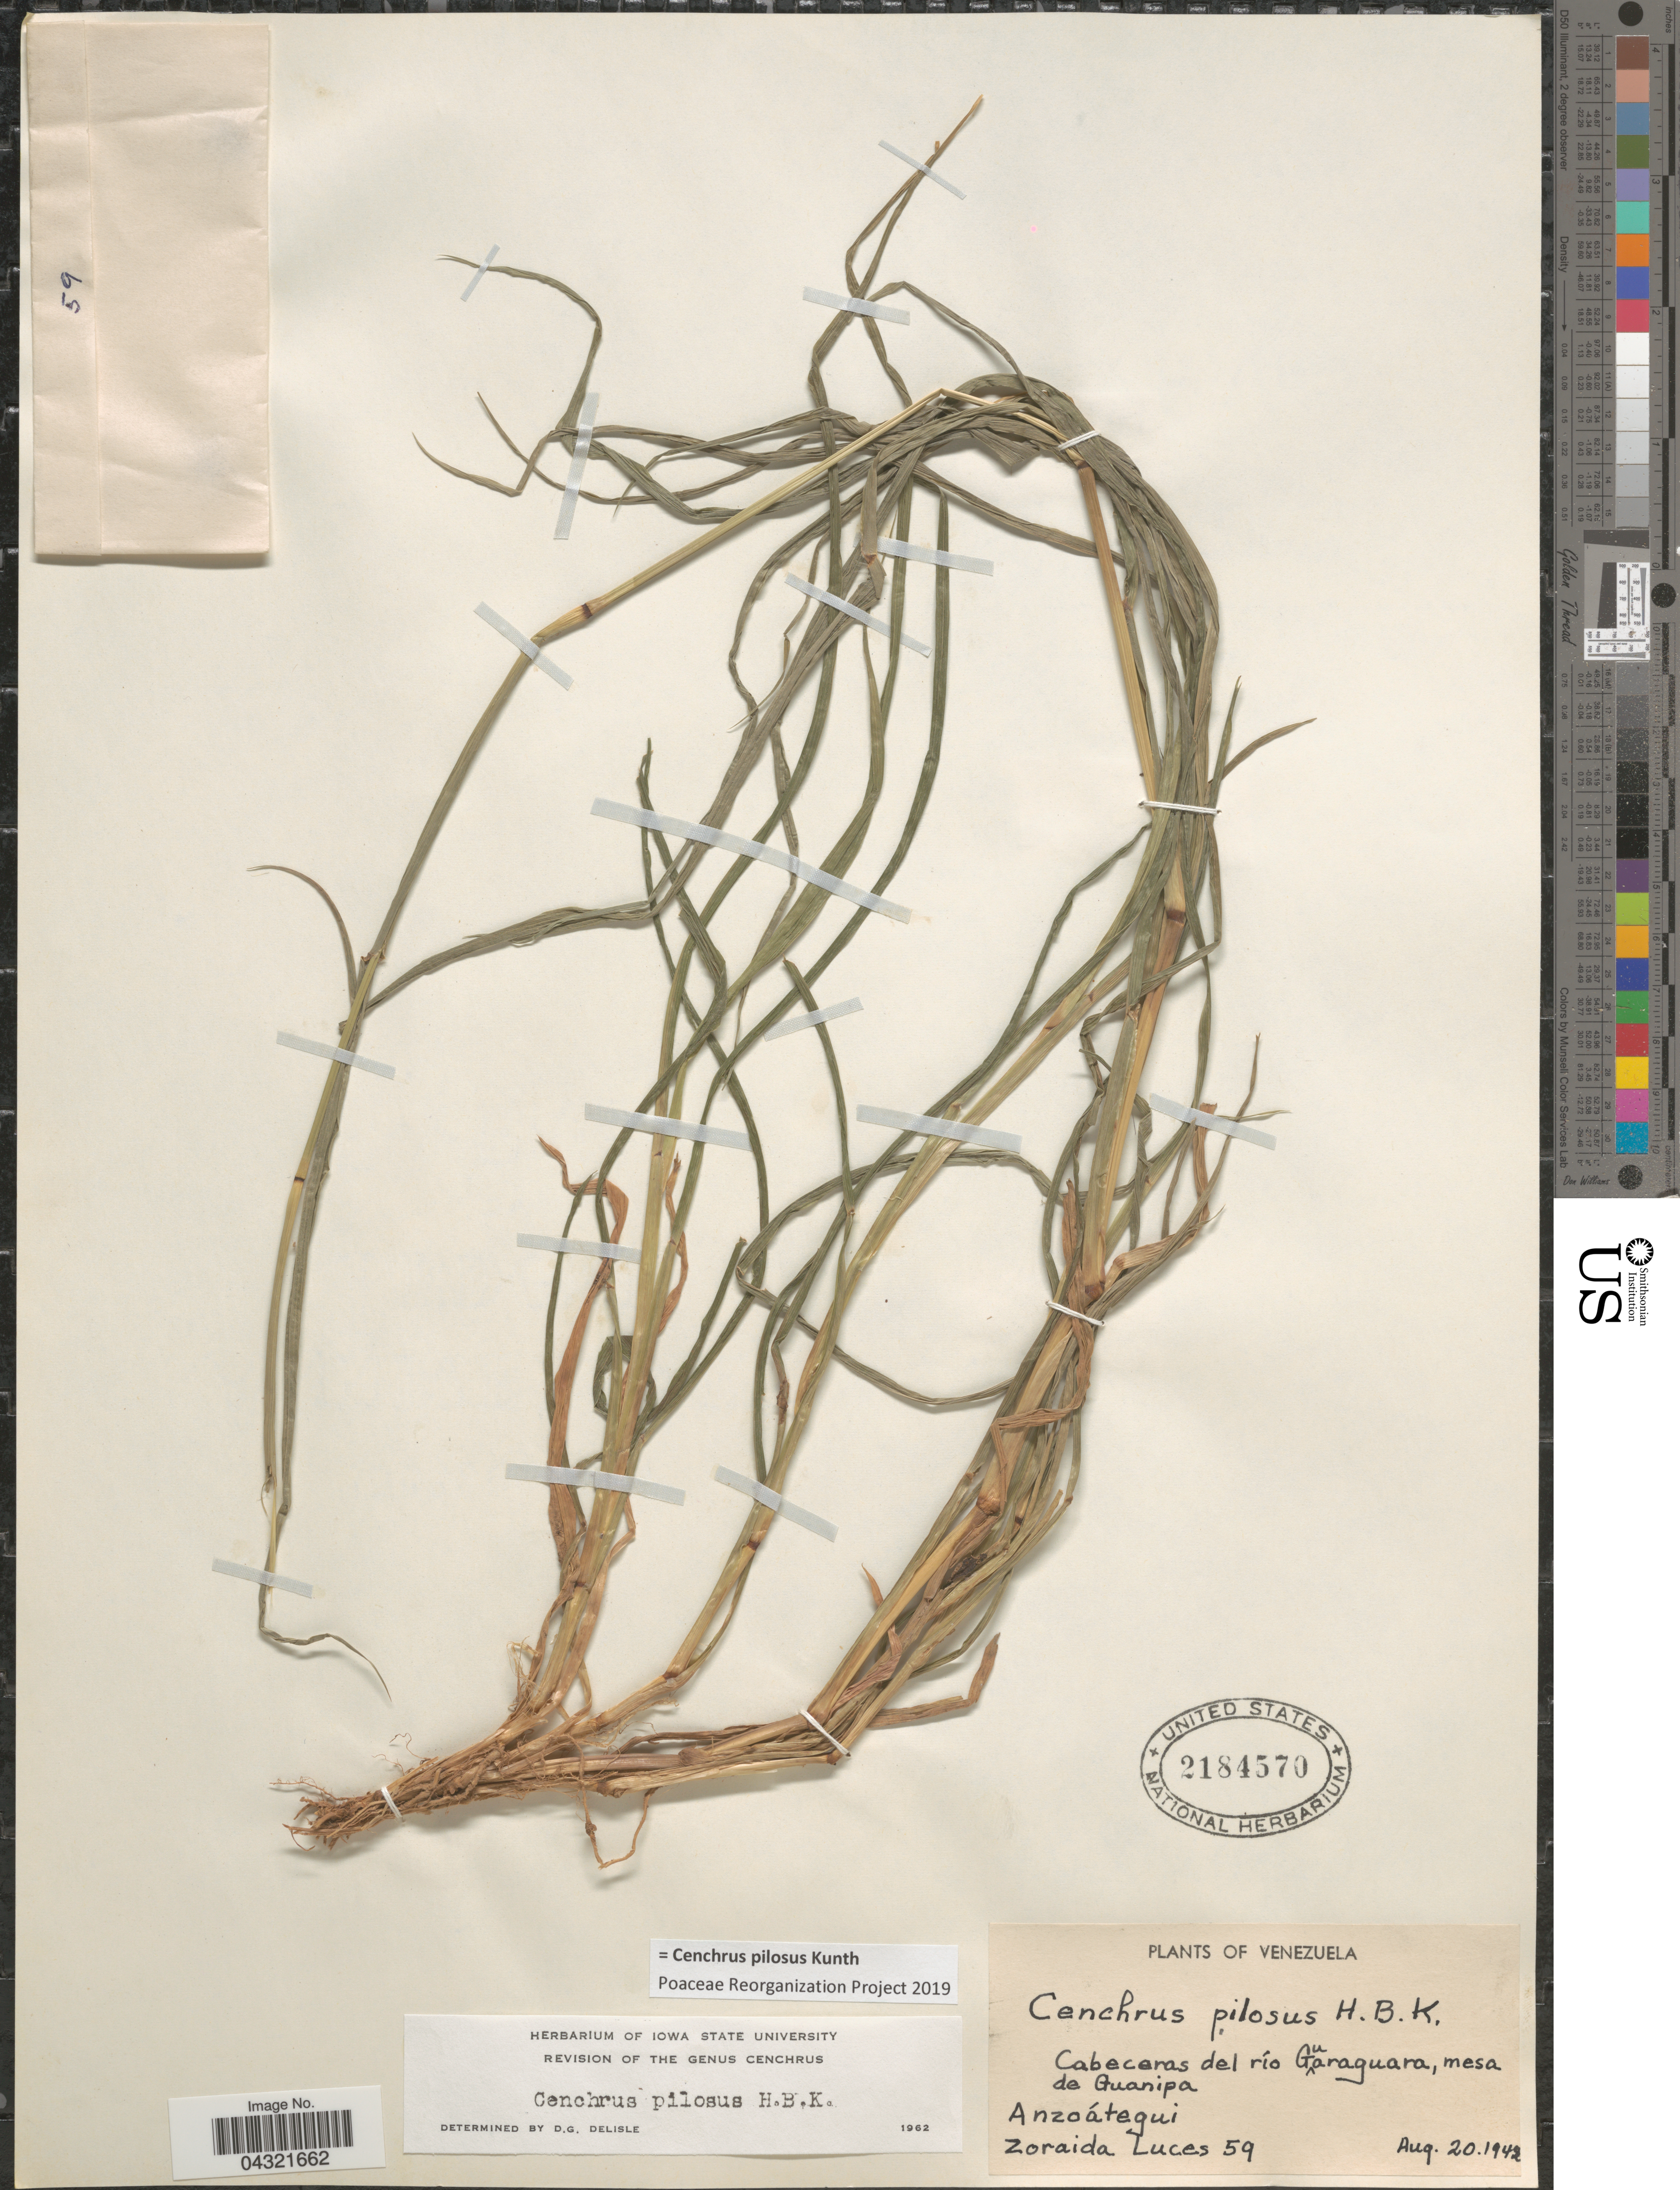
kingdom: Plantae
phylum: Tracheophyta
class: Liliopsida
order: Poales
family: Poaceae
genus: Cenchrus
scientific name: Cenchrus pilosus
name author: Kunth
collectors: Z. Luces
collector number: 59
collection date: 1942-08-20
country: Venezuela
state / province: Anzoategui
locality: Cabeceras del río Guaraguara, mesa de Guanipa.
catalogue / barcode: US 2184570